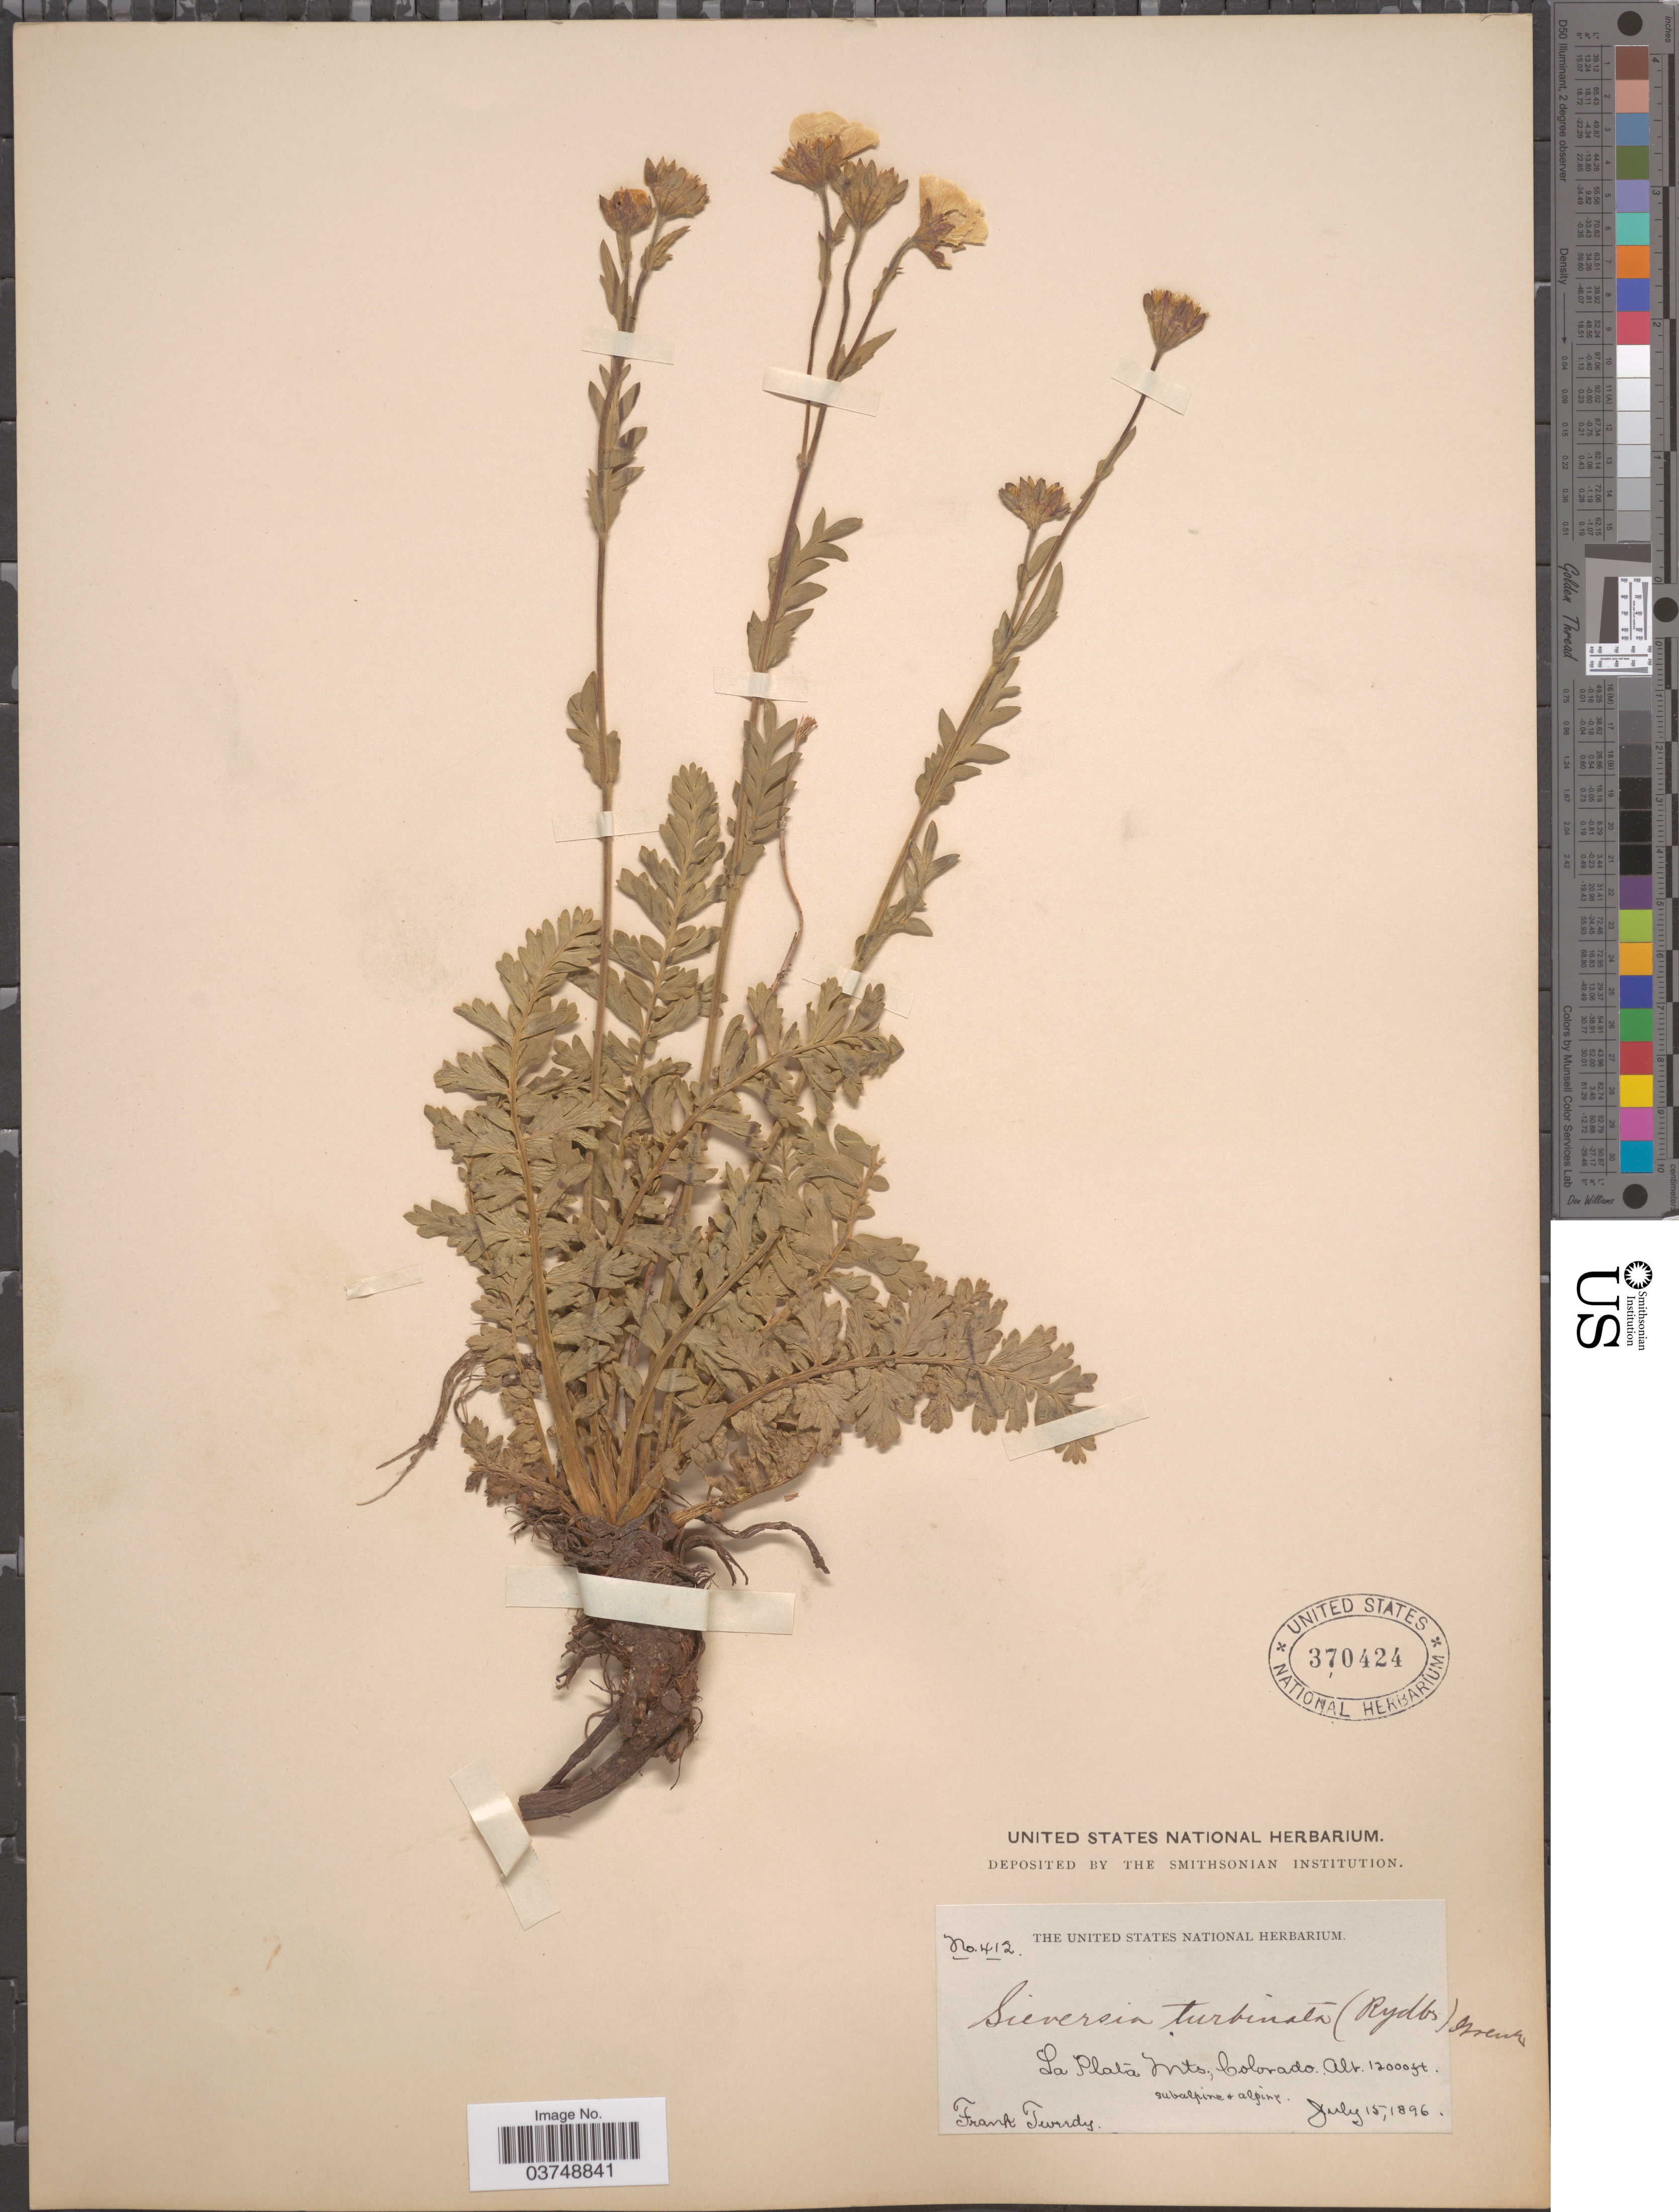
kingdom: Plantae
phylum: Tracheophyta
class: Magnoliopsida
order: Rosales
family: Rosaceae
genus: Geum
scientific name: Geum rossii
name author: (R. Br.) Ser.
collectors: F. Tweedy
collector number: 412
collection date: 1896-07-15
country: United States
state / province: Colorado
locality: La Plata Mts.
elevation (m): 3658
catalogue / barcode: US 370424